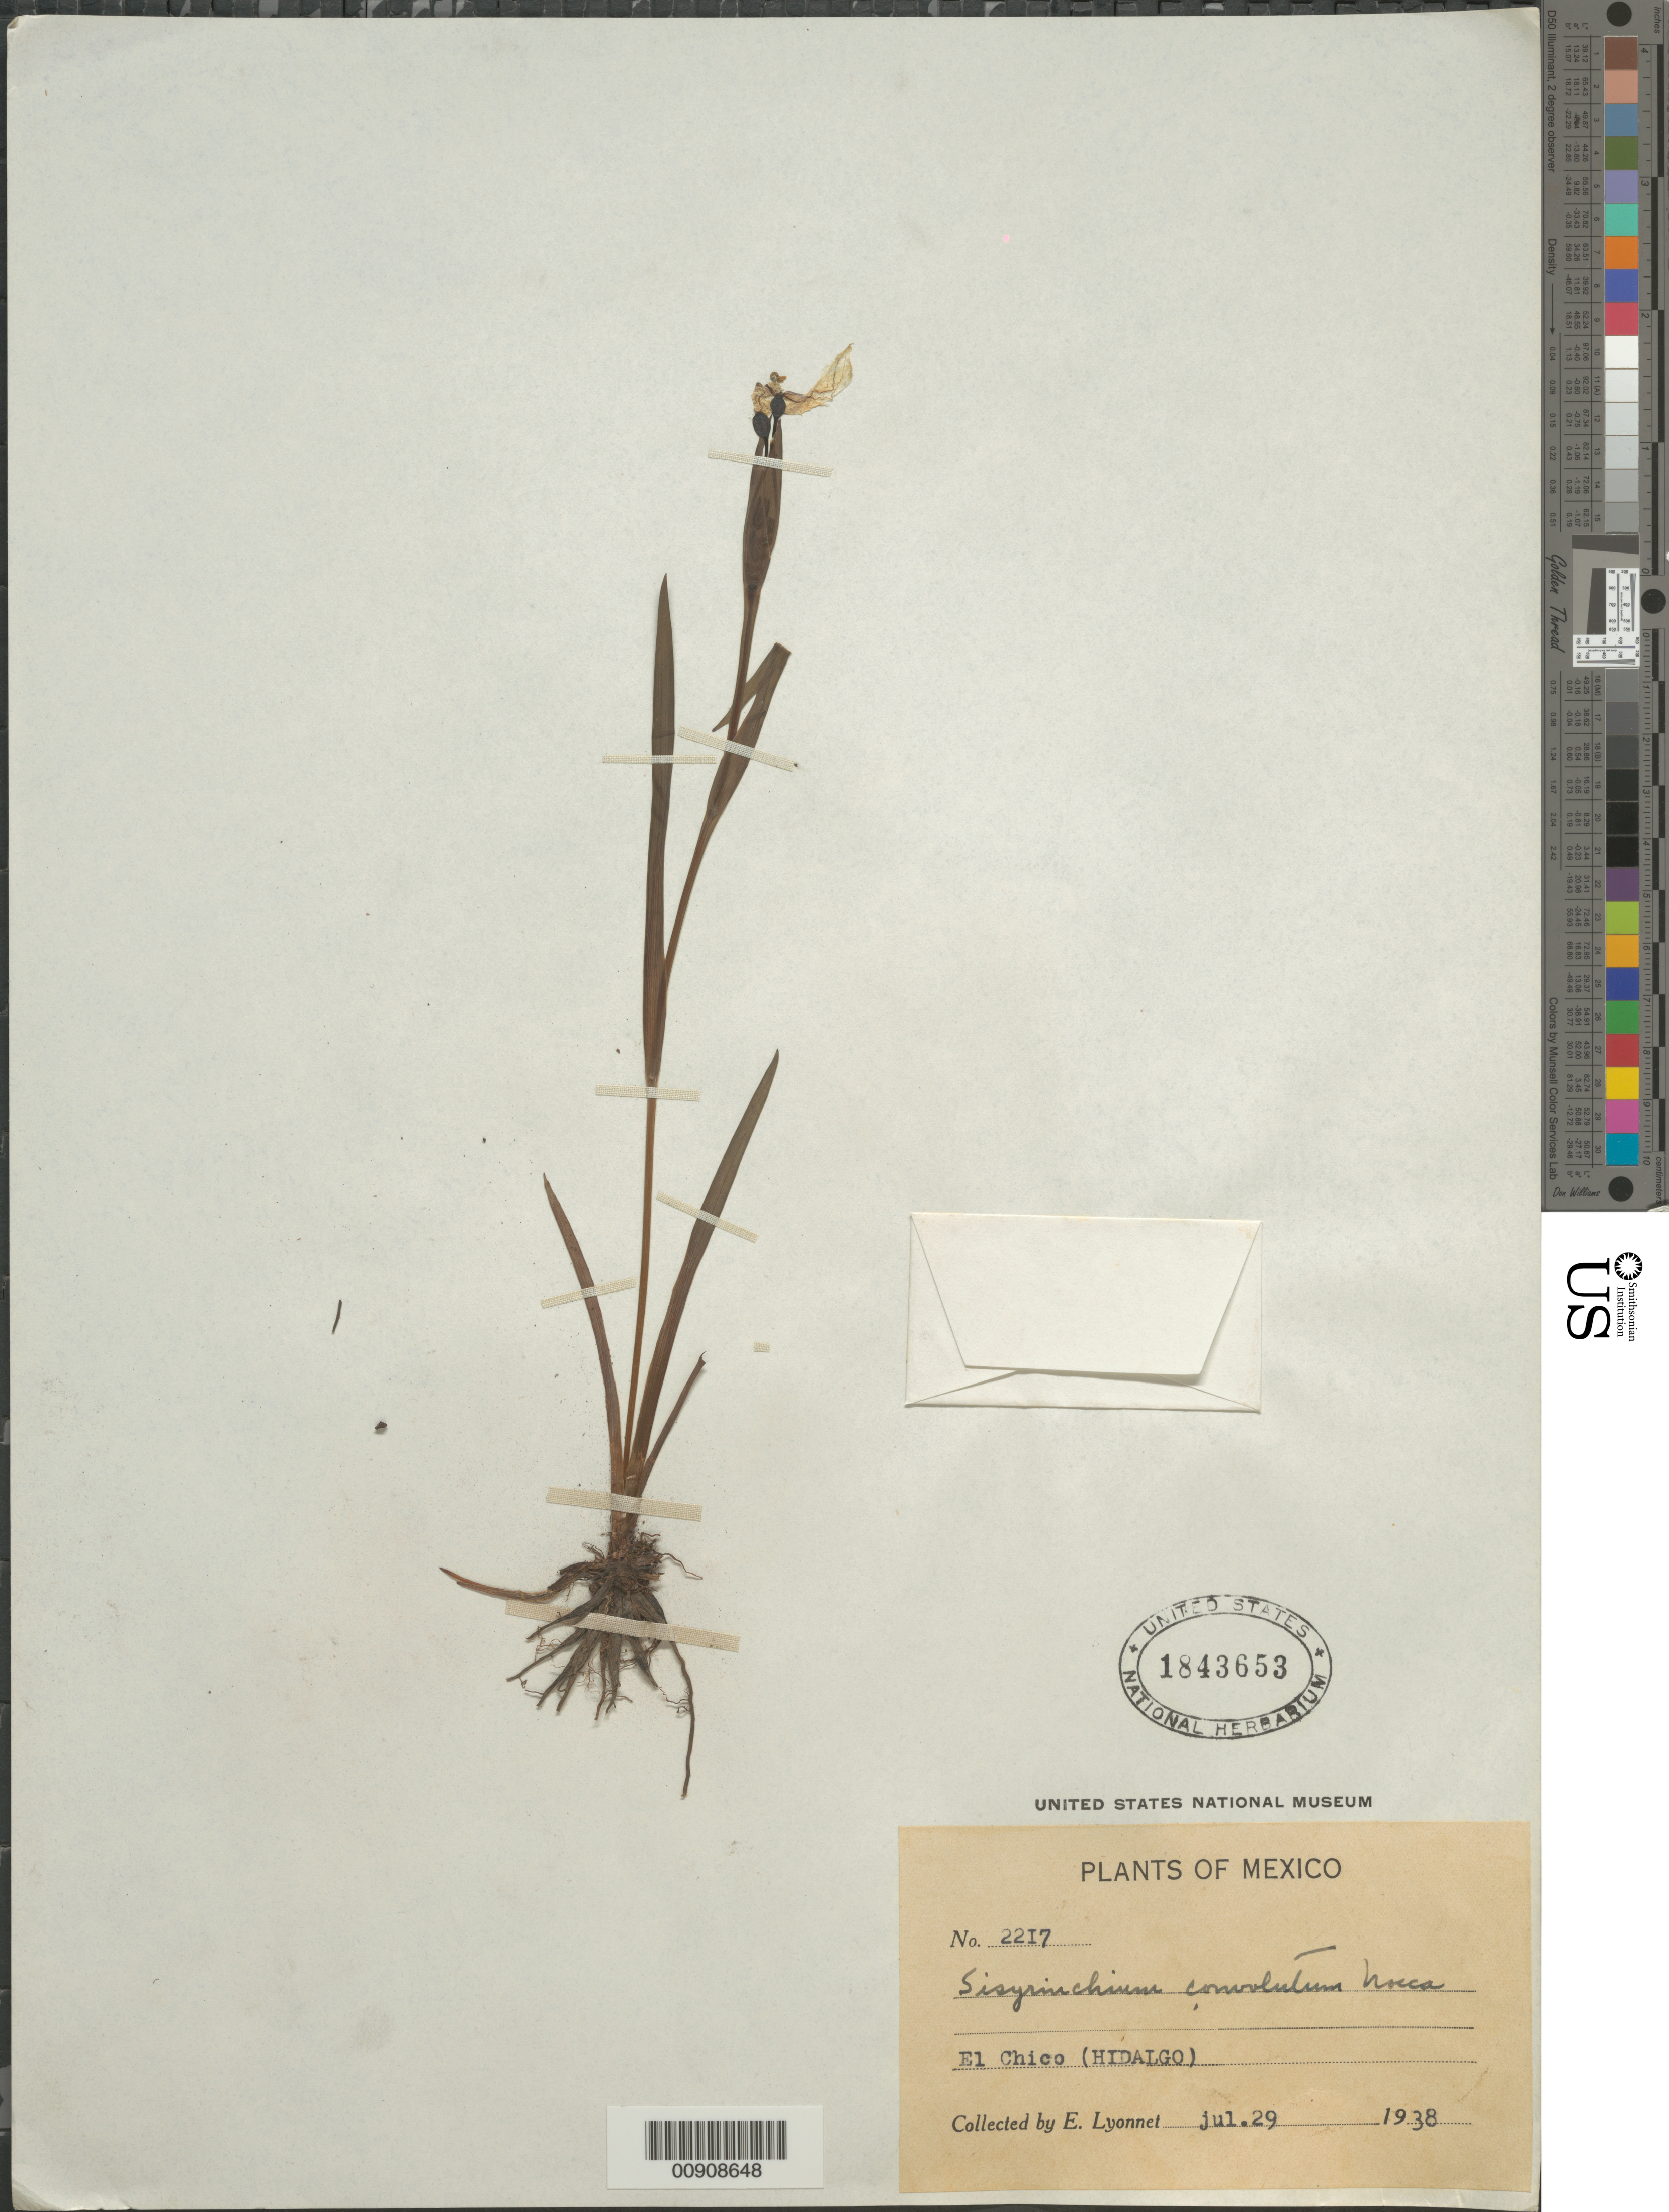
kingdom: Plantae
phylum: Tracheophyta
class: Liliopsida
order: Asparagales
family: Iridaceae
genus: Sisyrinchium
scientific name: Sisyrinchium convolutum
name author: Nocca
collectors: Bro. E. Lyonnet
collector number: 2217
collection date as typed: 29 Jul 1938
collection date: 1938-07-29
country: Mexico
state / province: Hidalgo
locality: El Chico (Hidalgo).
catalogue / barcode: US 1843653